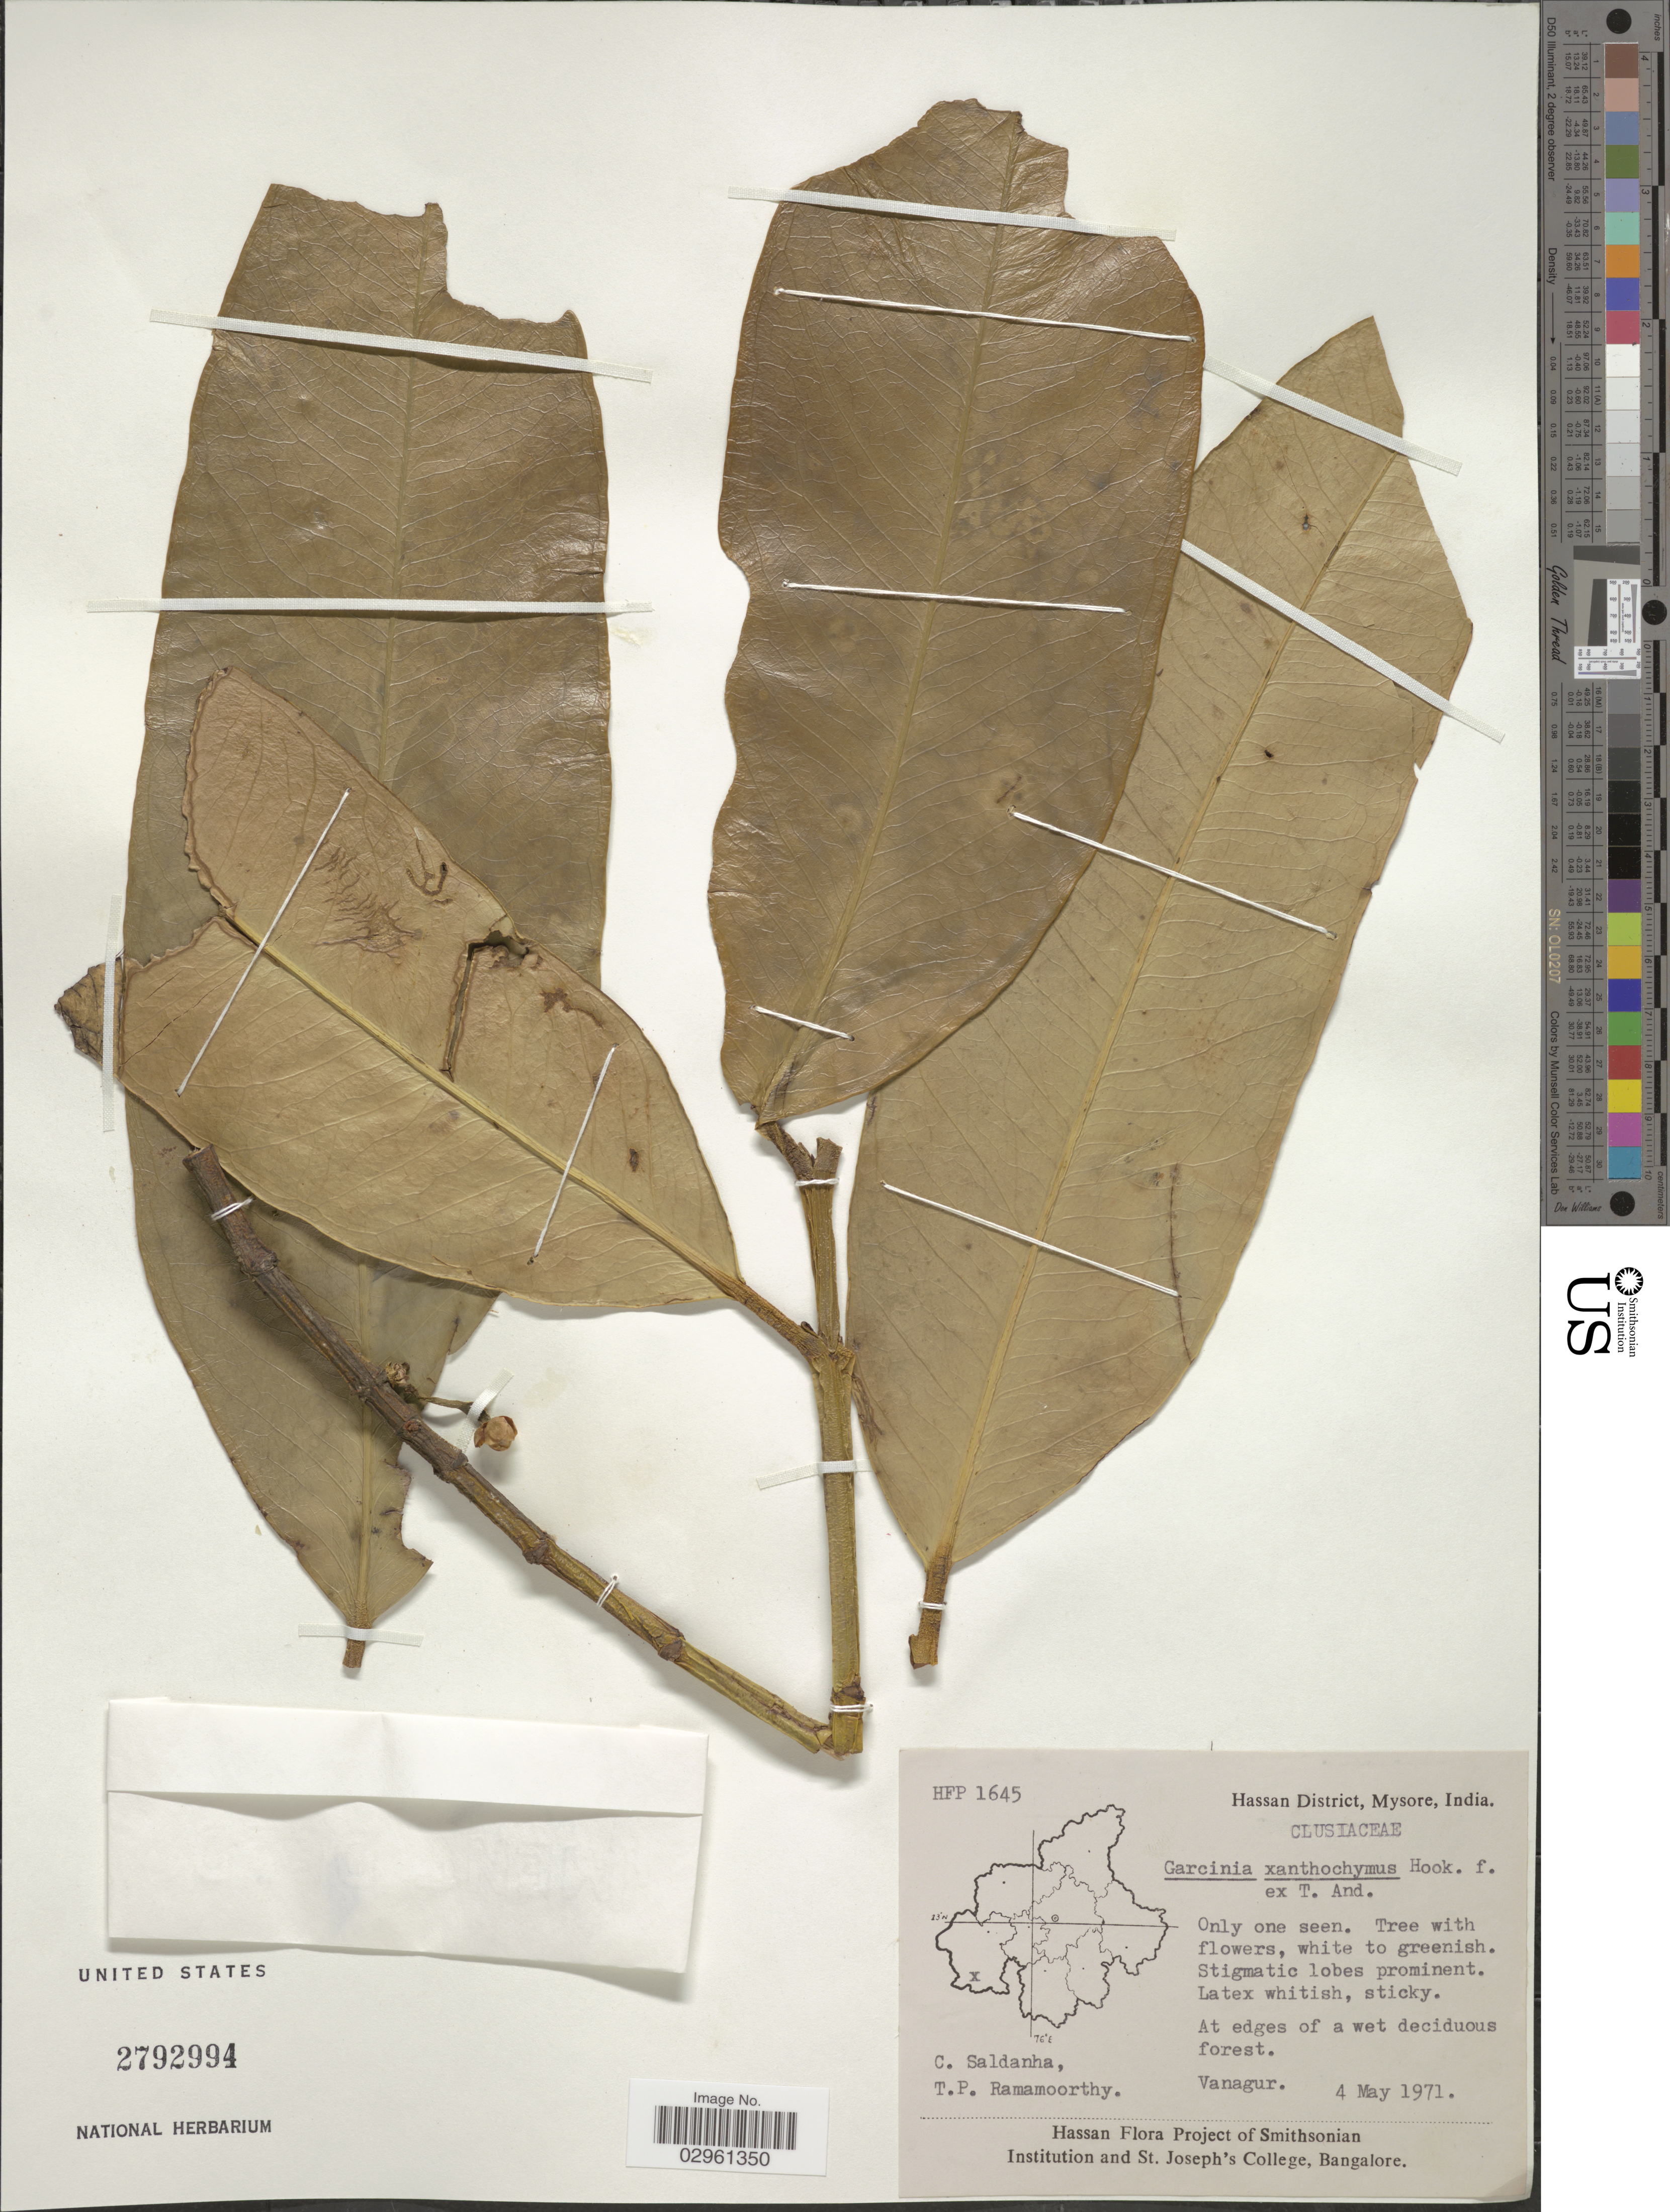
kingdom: Plantae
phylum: Tracheophyta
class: Magnoliopsida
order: Malpighiales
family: Clusiaceae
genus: Garcinia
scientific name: Garcinia xanthochymus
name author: Hook. f. ex T. Anderson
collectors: C. Saldanha & T. P. Ramamoorthy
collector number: HFP 1645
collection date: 1971-05-04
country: India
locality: Hassan District, Mysore. Vanagur.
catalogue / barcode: US 2792994